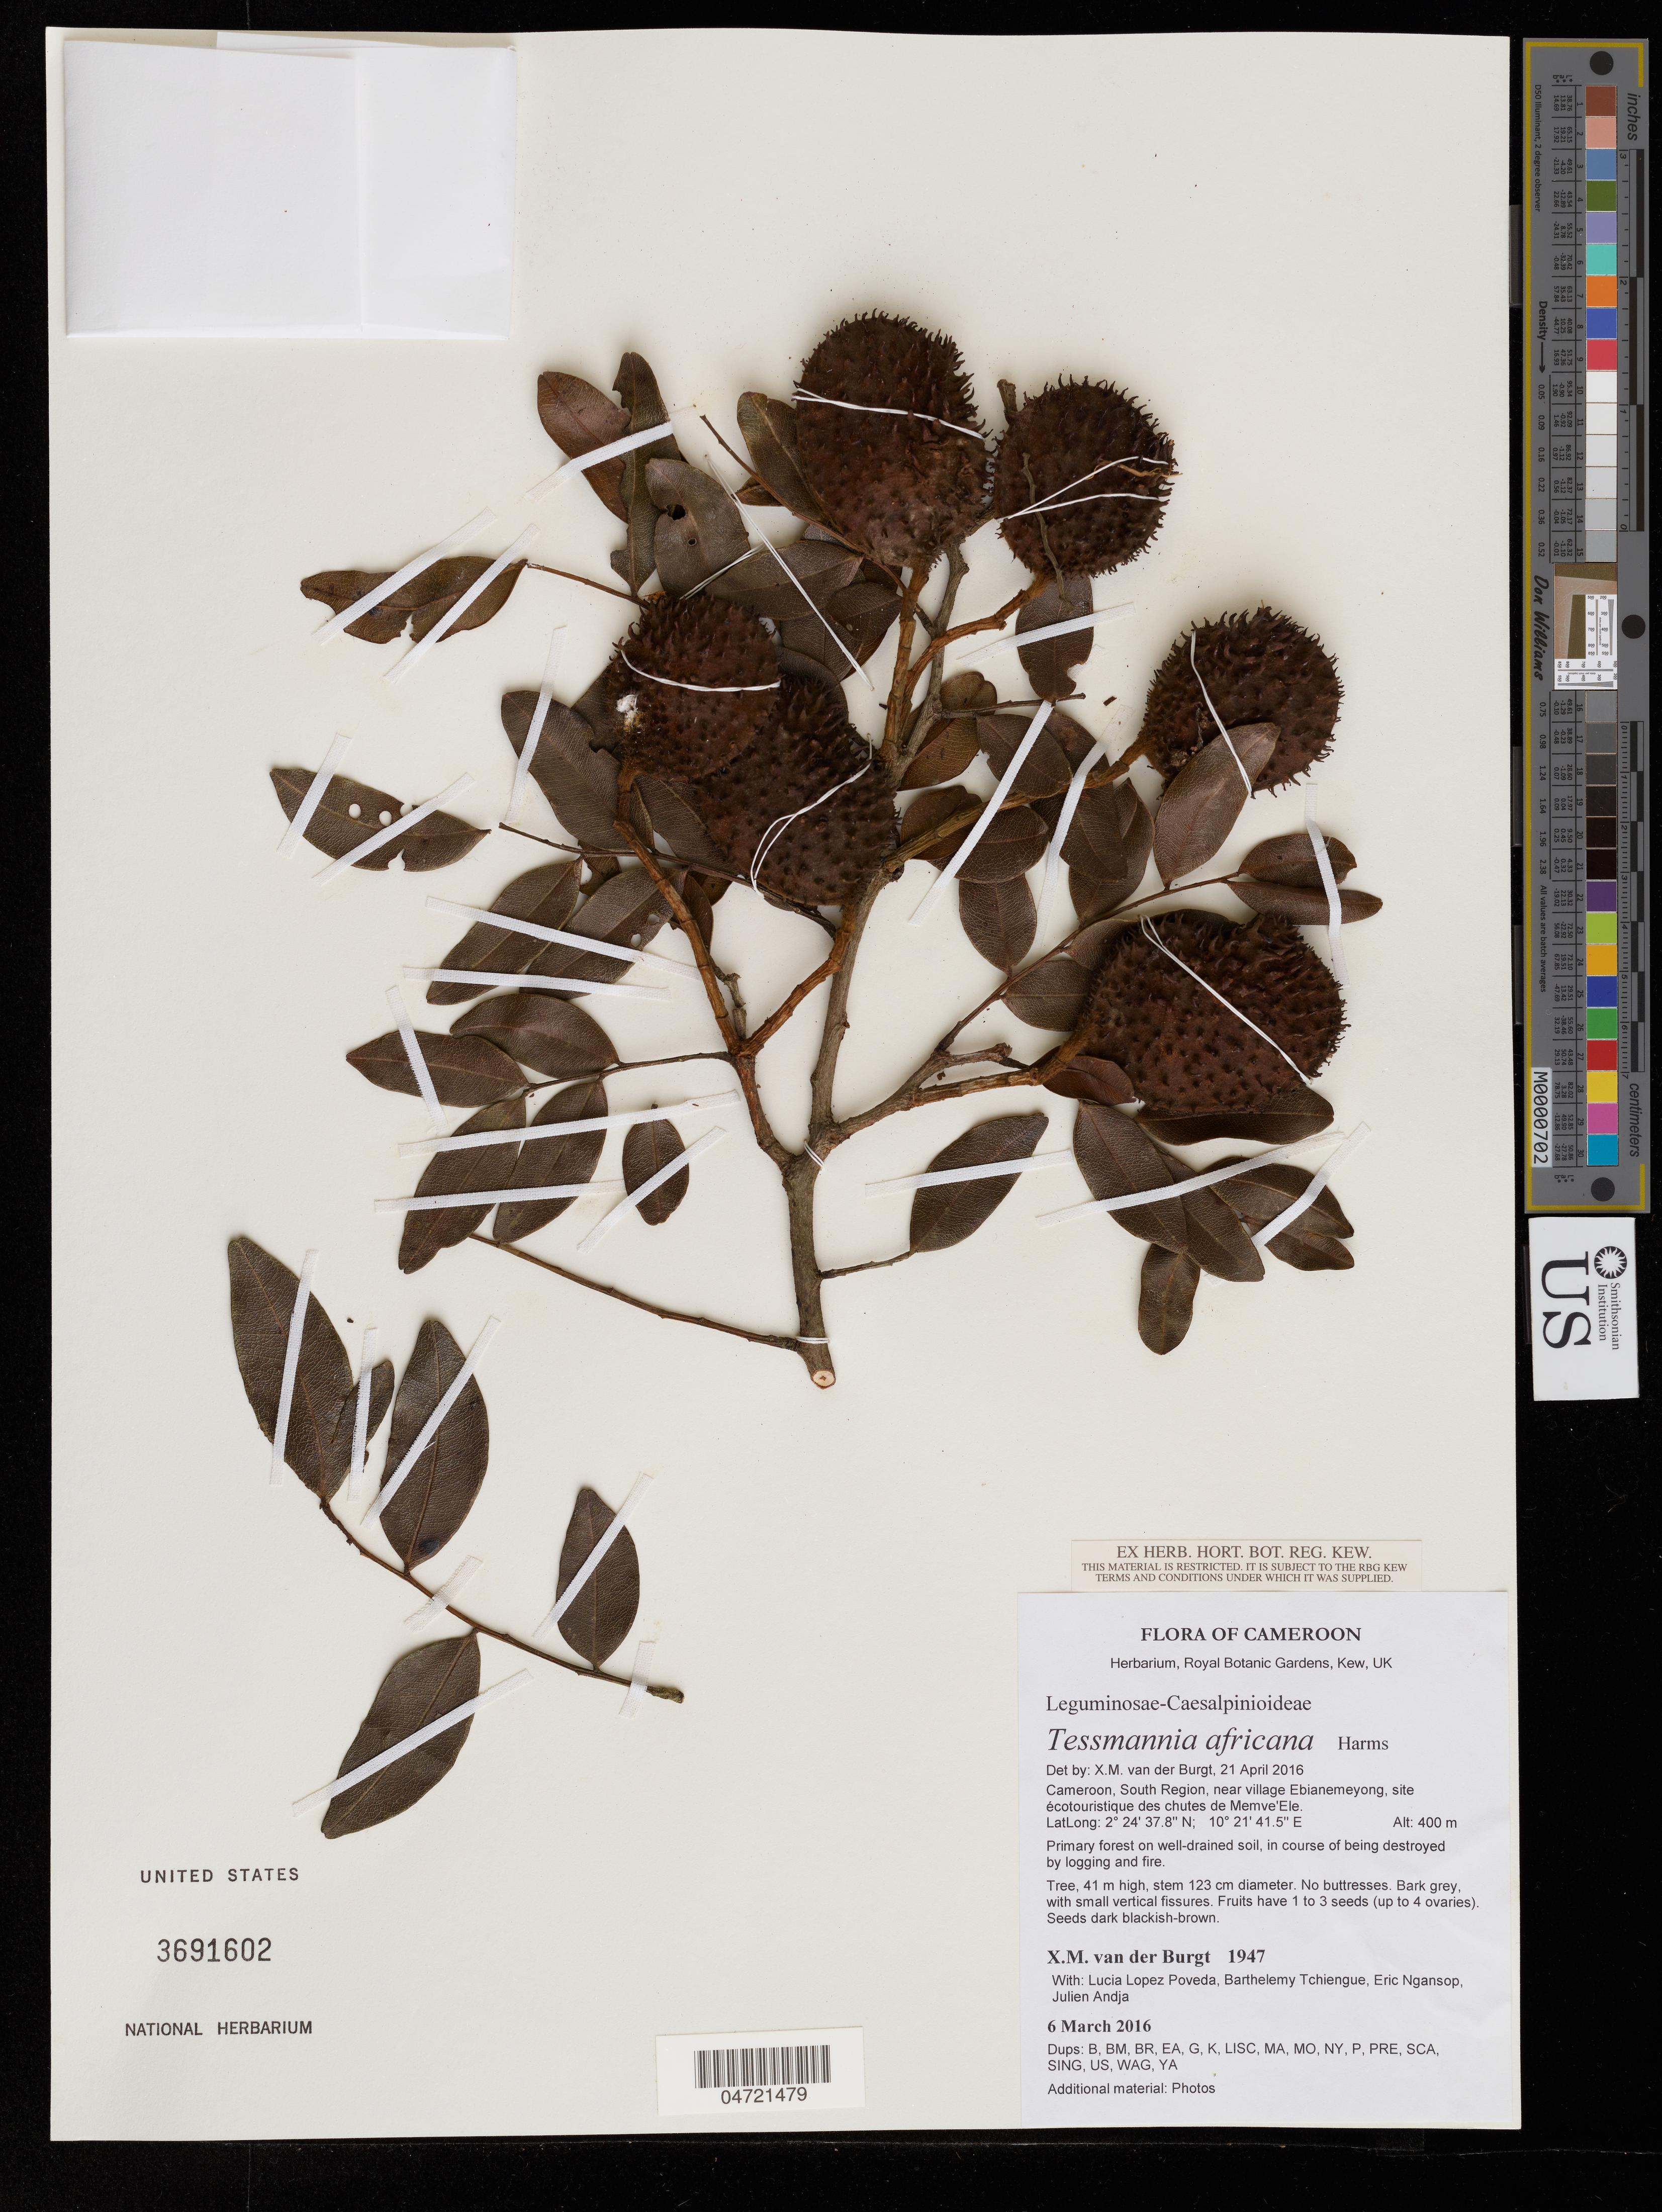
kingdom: Plantae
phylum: Tracheophyta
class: Magnoliopsida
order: Fabales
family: Fabaceae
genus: Tessmannia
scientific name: Tessmannia africana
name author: Harms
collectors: X. M. van der Burgt, L. Poveda, B. Tchiengue, E. Ngansop & J. Andja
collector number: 1947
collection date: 2016-03-06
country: Cameroon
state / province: Sud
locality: Near village Ebianemeyong, site ecotouristique des chuts de Memve'Ele.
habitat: Primary forest on well-drained soil, in course of being destroyed by logging and fire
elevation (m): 400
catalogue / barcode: US 3691602